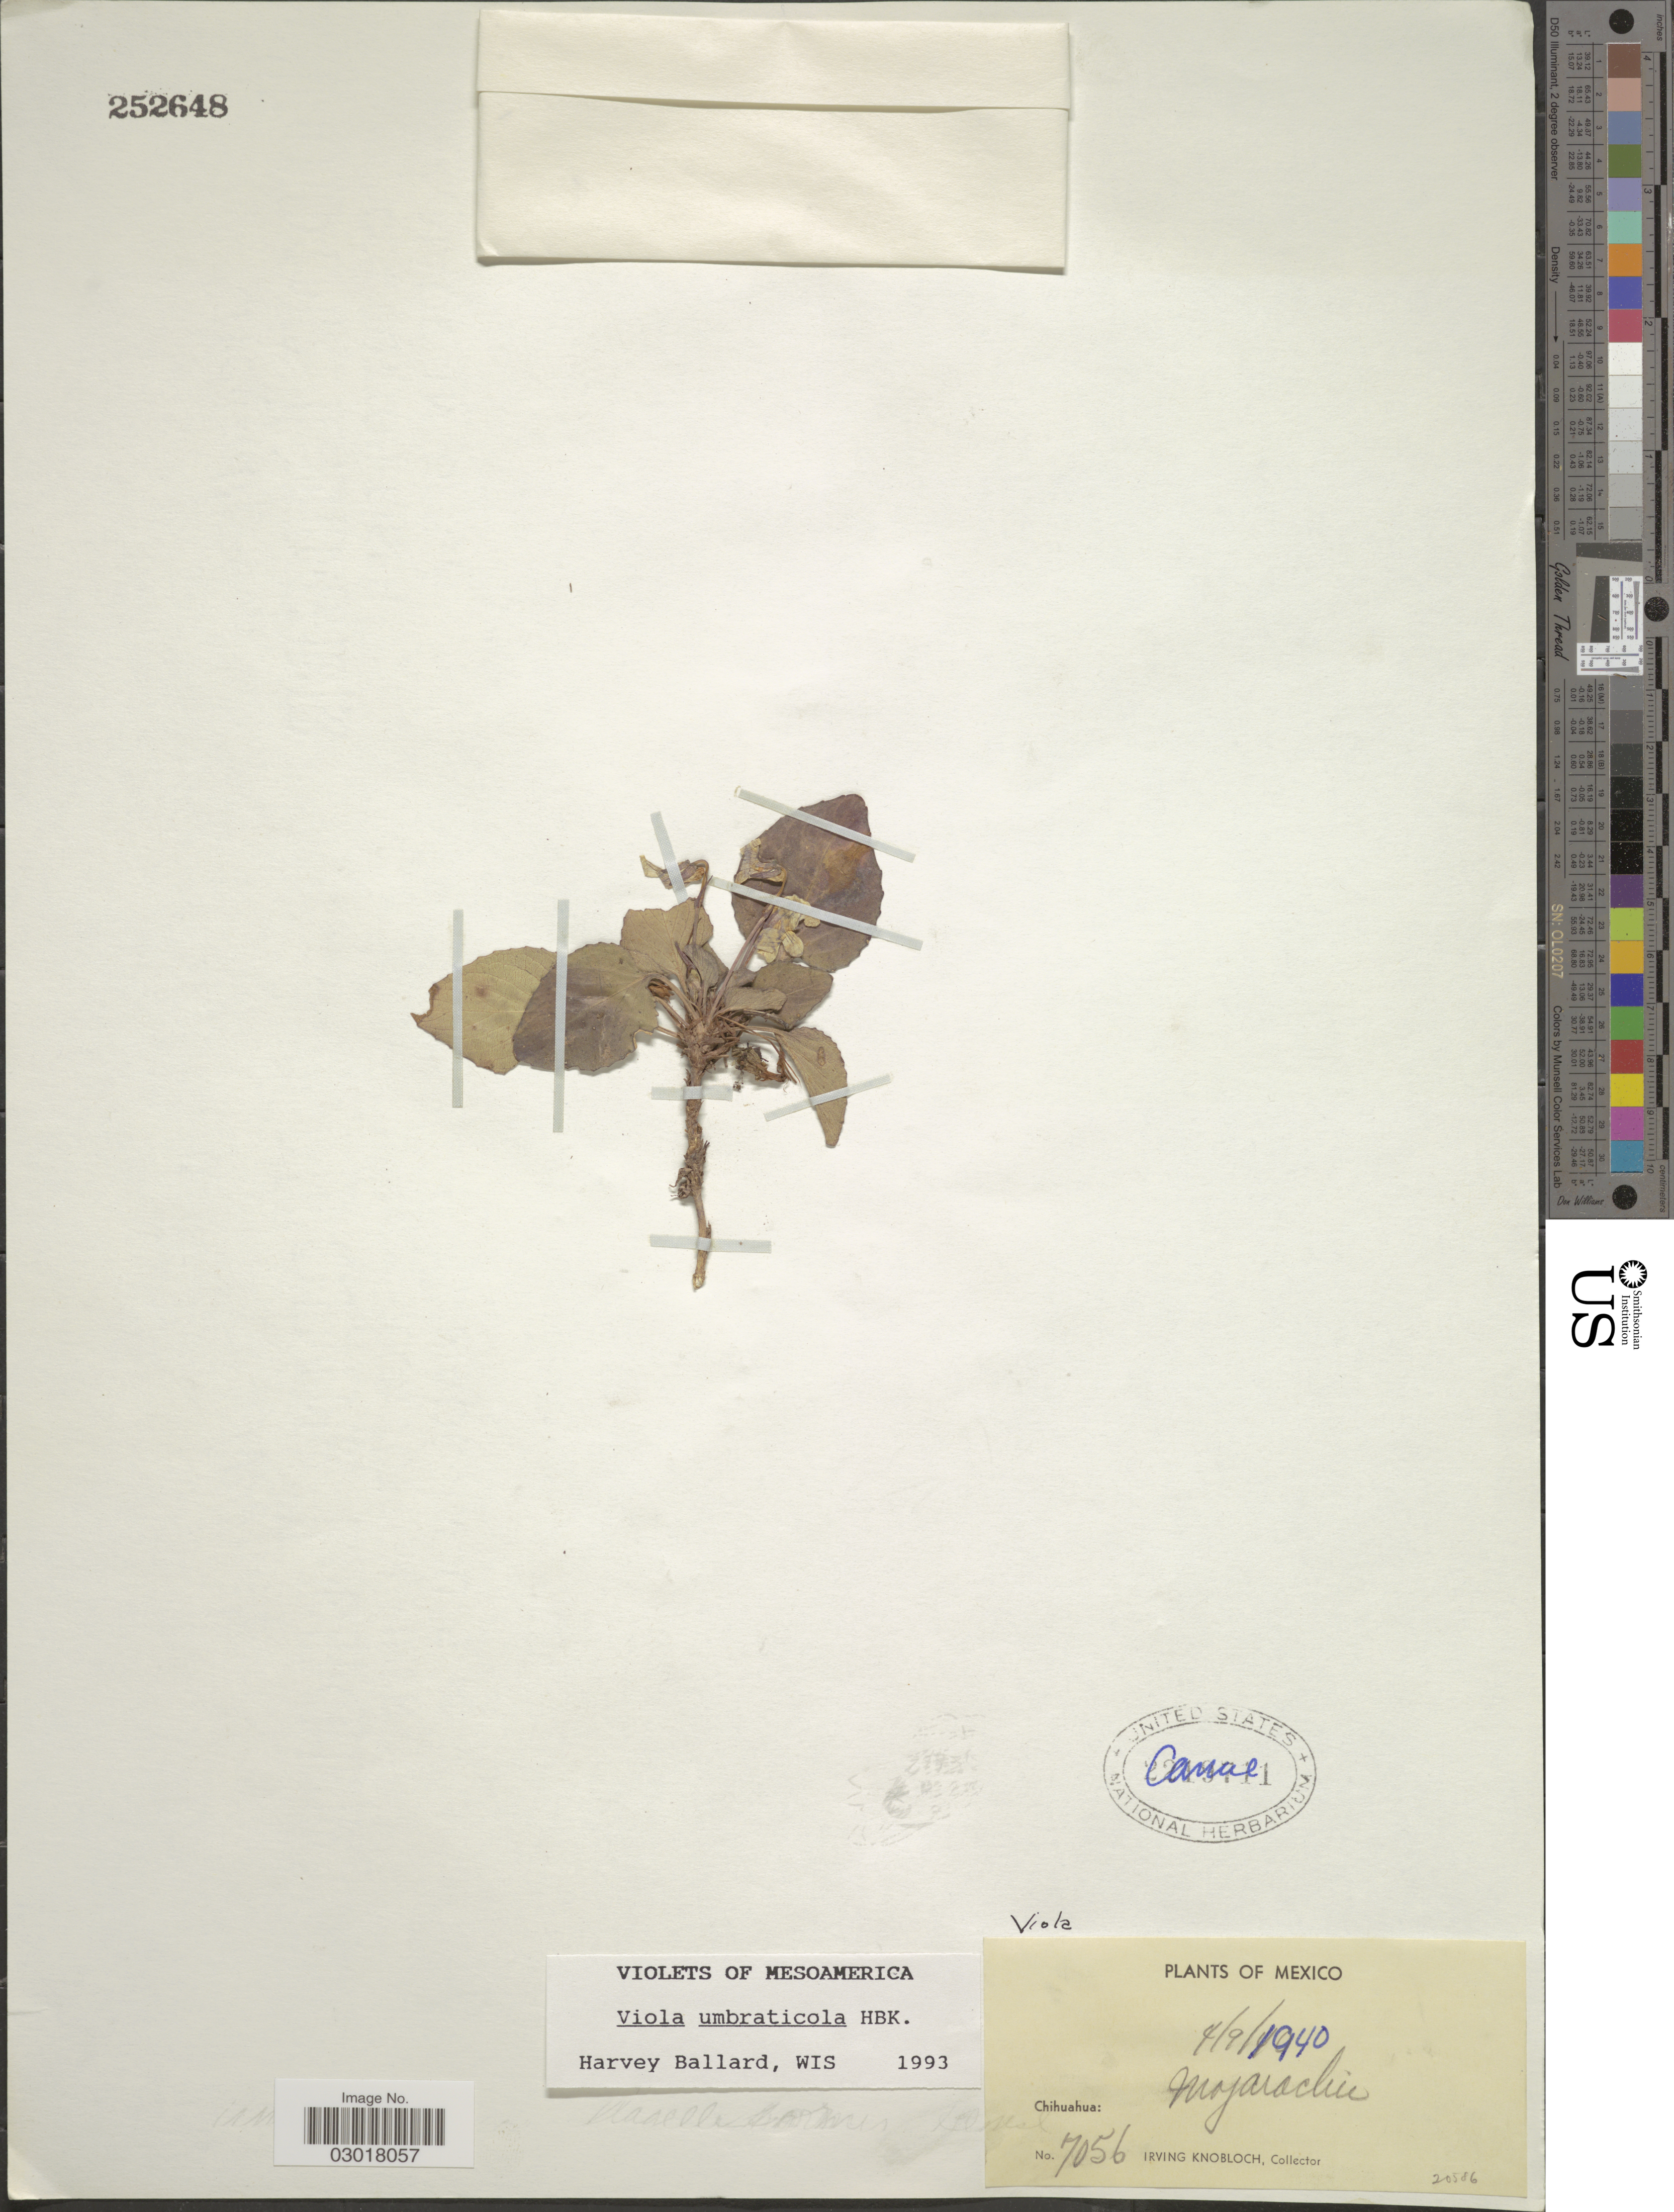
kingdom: Plantae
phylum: Tracheophyta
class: Magnoliopsida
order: Malpighiales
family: Violaceae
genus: Viola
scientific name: Viola umbraticola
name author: Kunth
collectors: I. W. Knobloch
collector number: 7056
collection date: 1940-09-04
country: Mexico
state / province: Chihuahua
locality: Mojarachic.